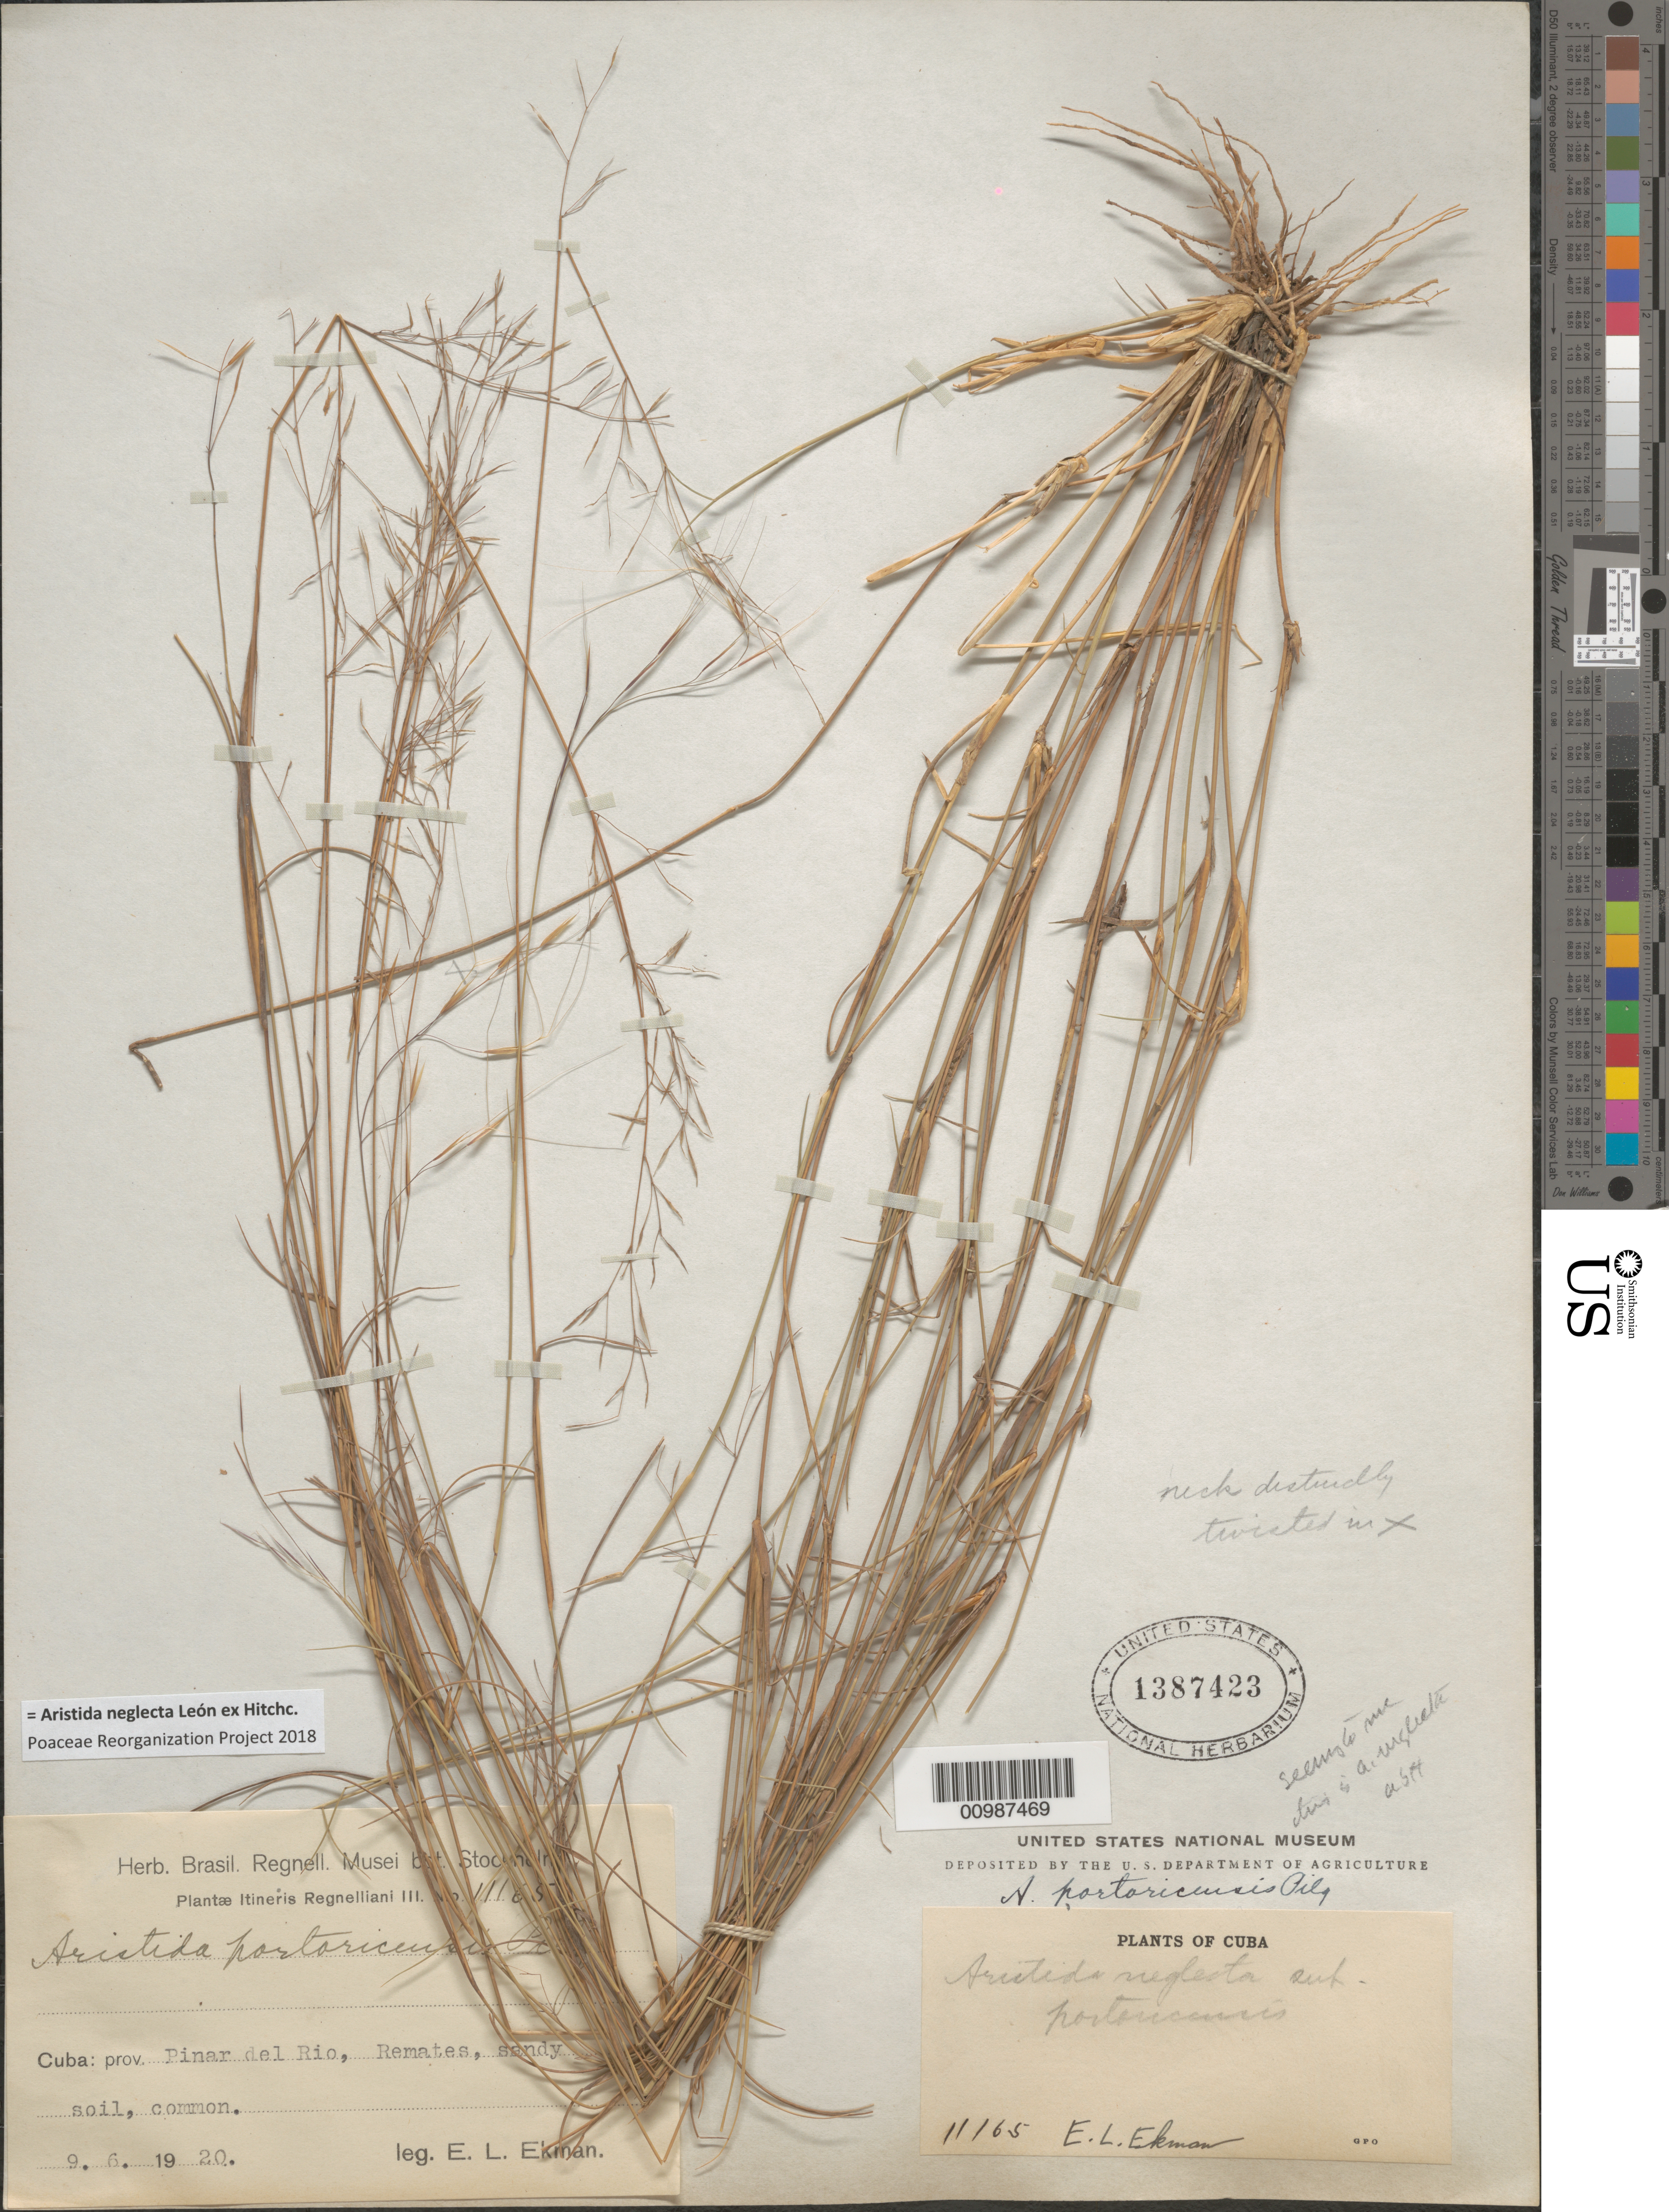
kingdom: Plantae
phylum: Tracheophyta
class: Liliopsida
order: Poales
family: Poaceae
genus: Aristida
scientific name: Aristida neglecta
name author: León ex Hitchc.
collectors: E. L. Ekman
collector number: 11165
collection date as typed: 09 Jun 1920 or 06 Sep 1920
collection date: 1920-06-09 or 1920-09-06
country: Cuba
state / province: Pinar del Rio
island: Cuba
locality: Remates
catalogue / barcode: US 1387423